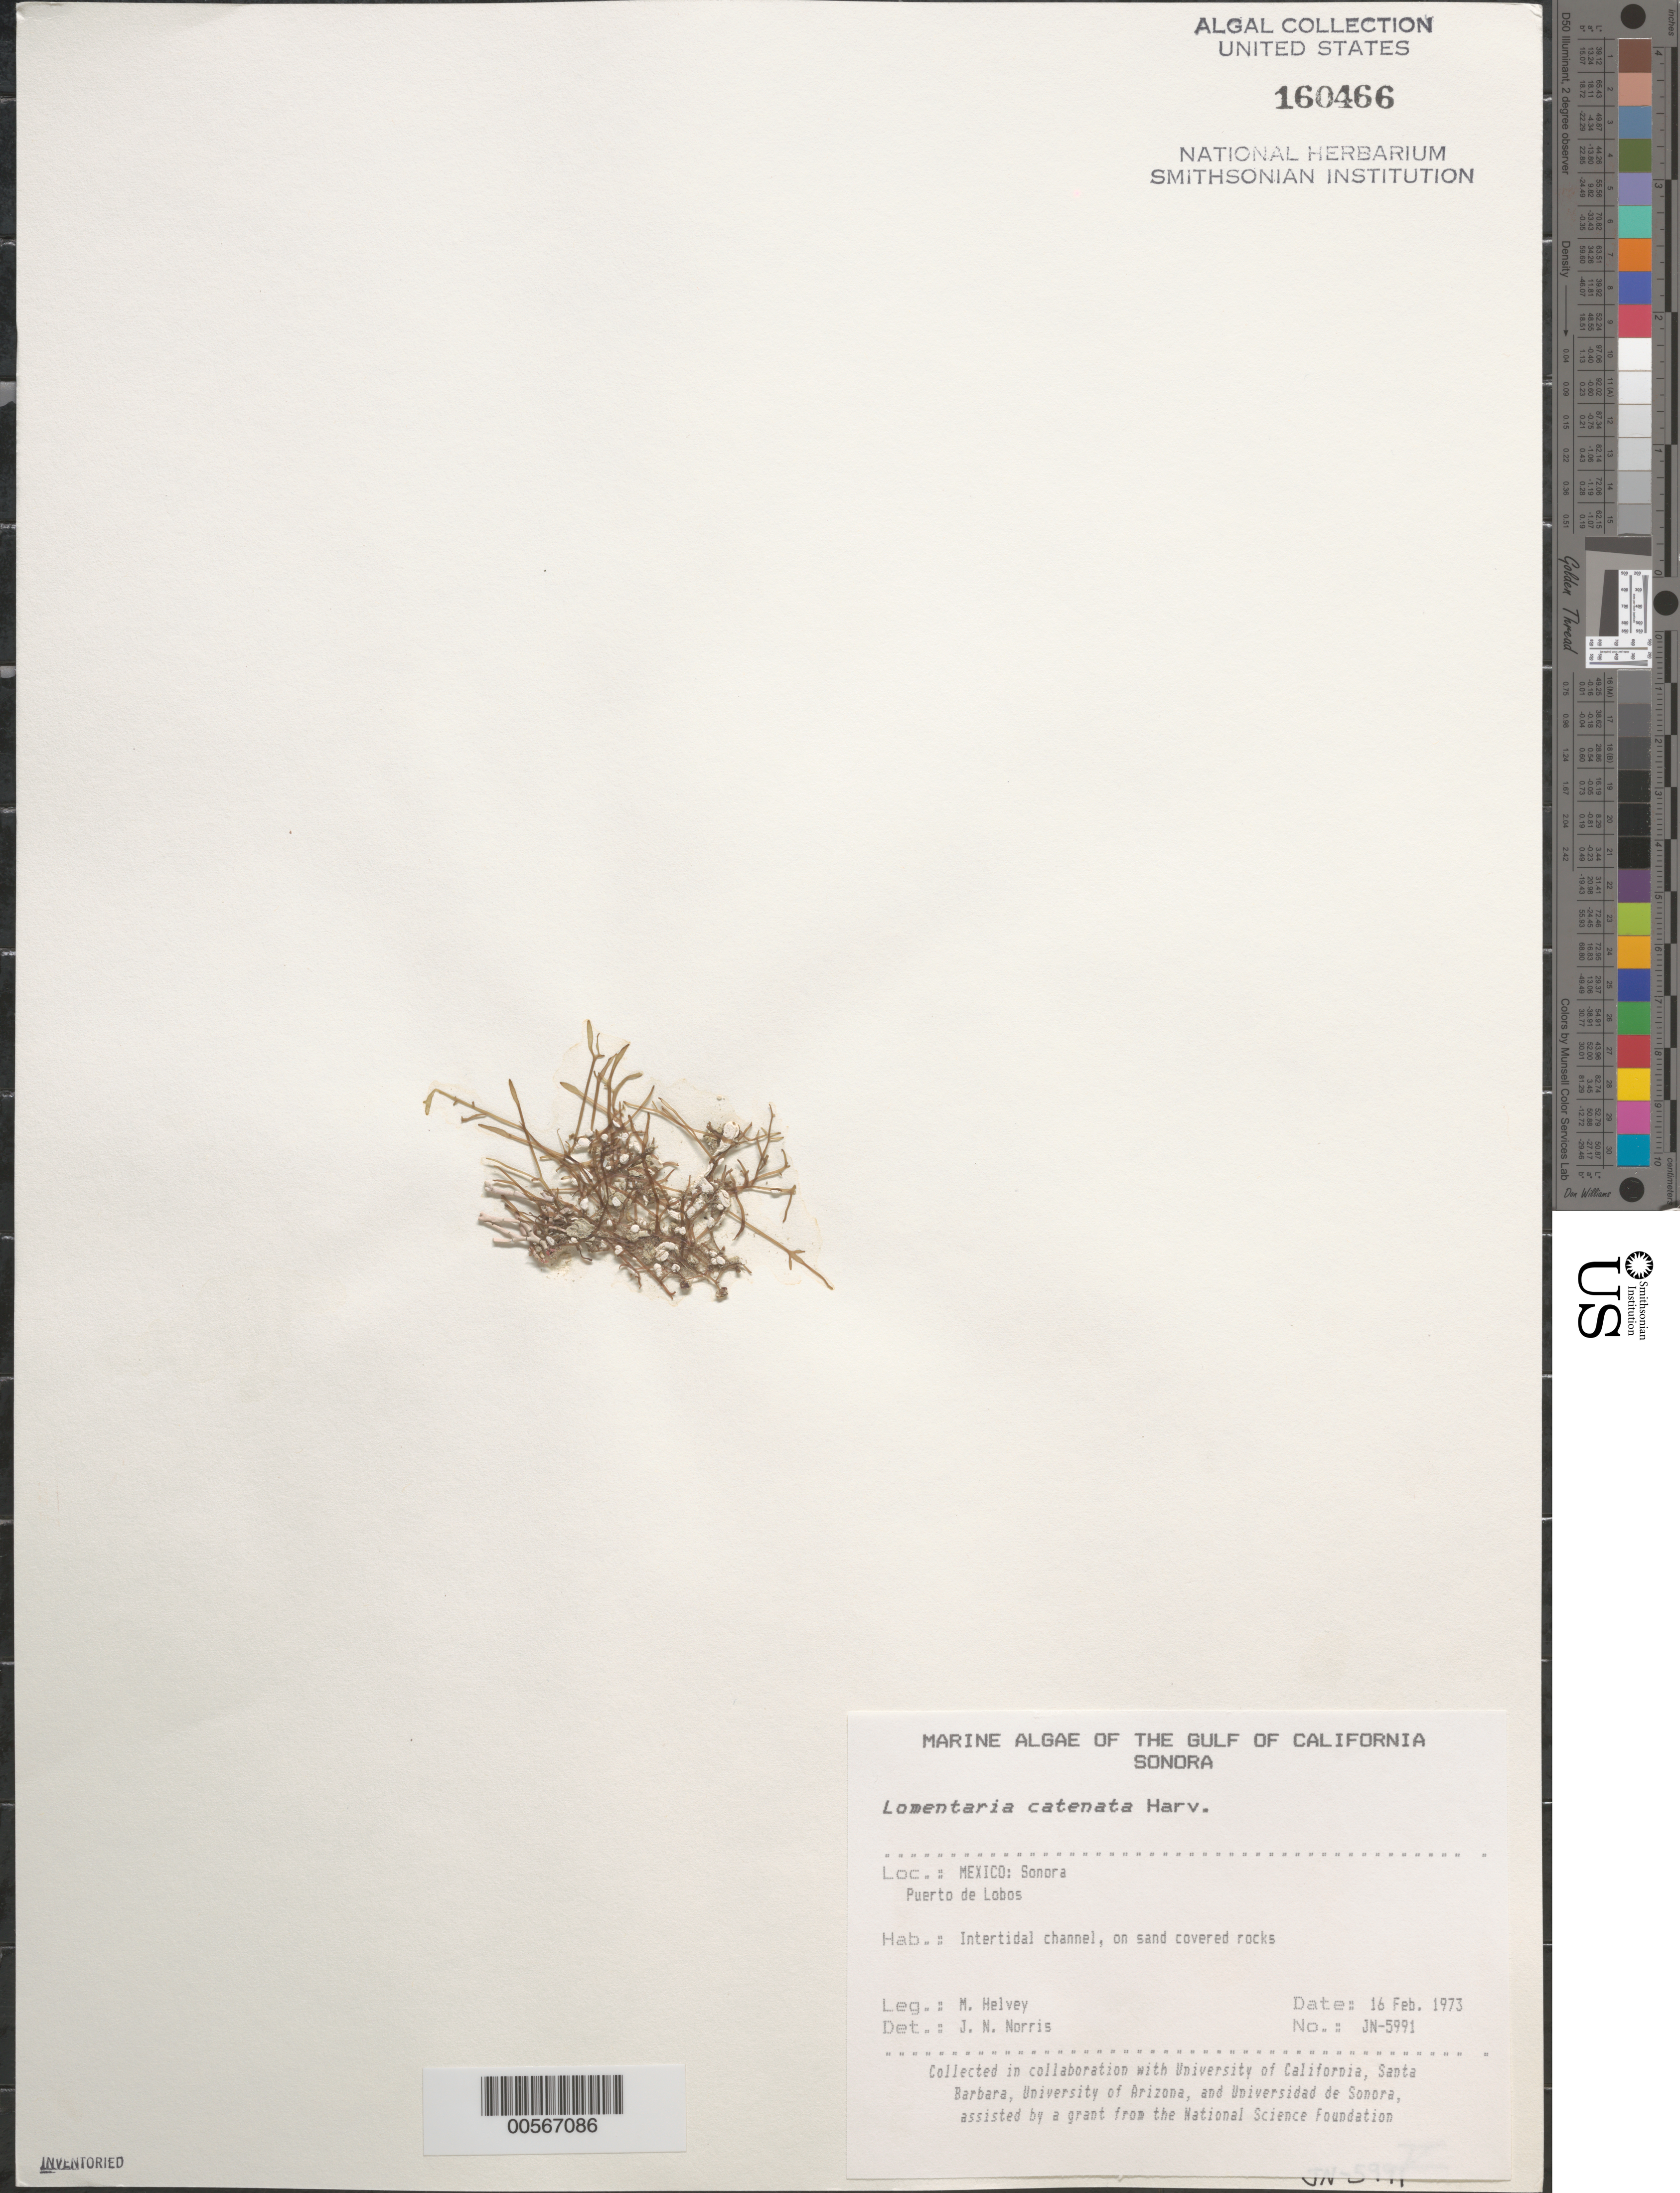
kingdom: Plantae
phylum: Rhodophyta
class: Florideophyceae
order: Rhodymeniales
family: Lomentariaceae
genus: Fushitsunagia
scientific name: Fushitsunagia catenata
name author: (Harv.) Filloramo & G.W. Saunders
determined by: Algae name updating Project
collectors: M. Helvey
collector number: Jn-5991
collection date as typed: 16 Feb 1973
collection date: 1973-02-16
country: Mexico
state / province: Sonora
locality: Puerto de lobos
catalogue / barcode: US 160466